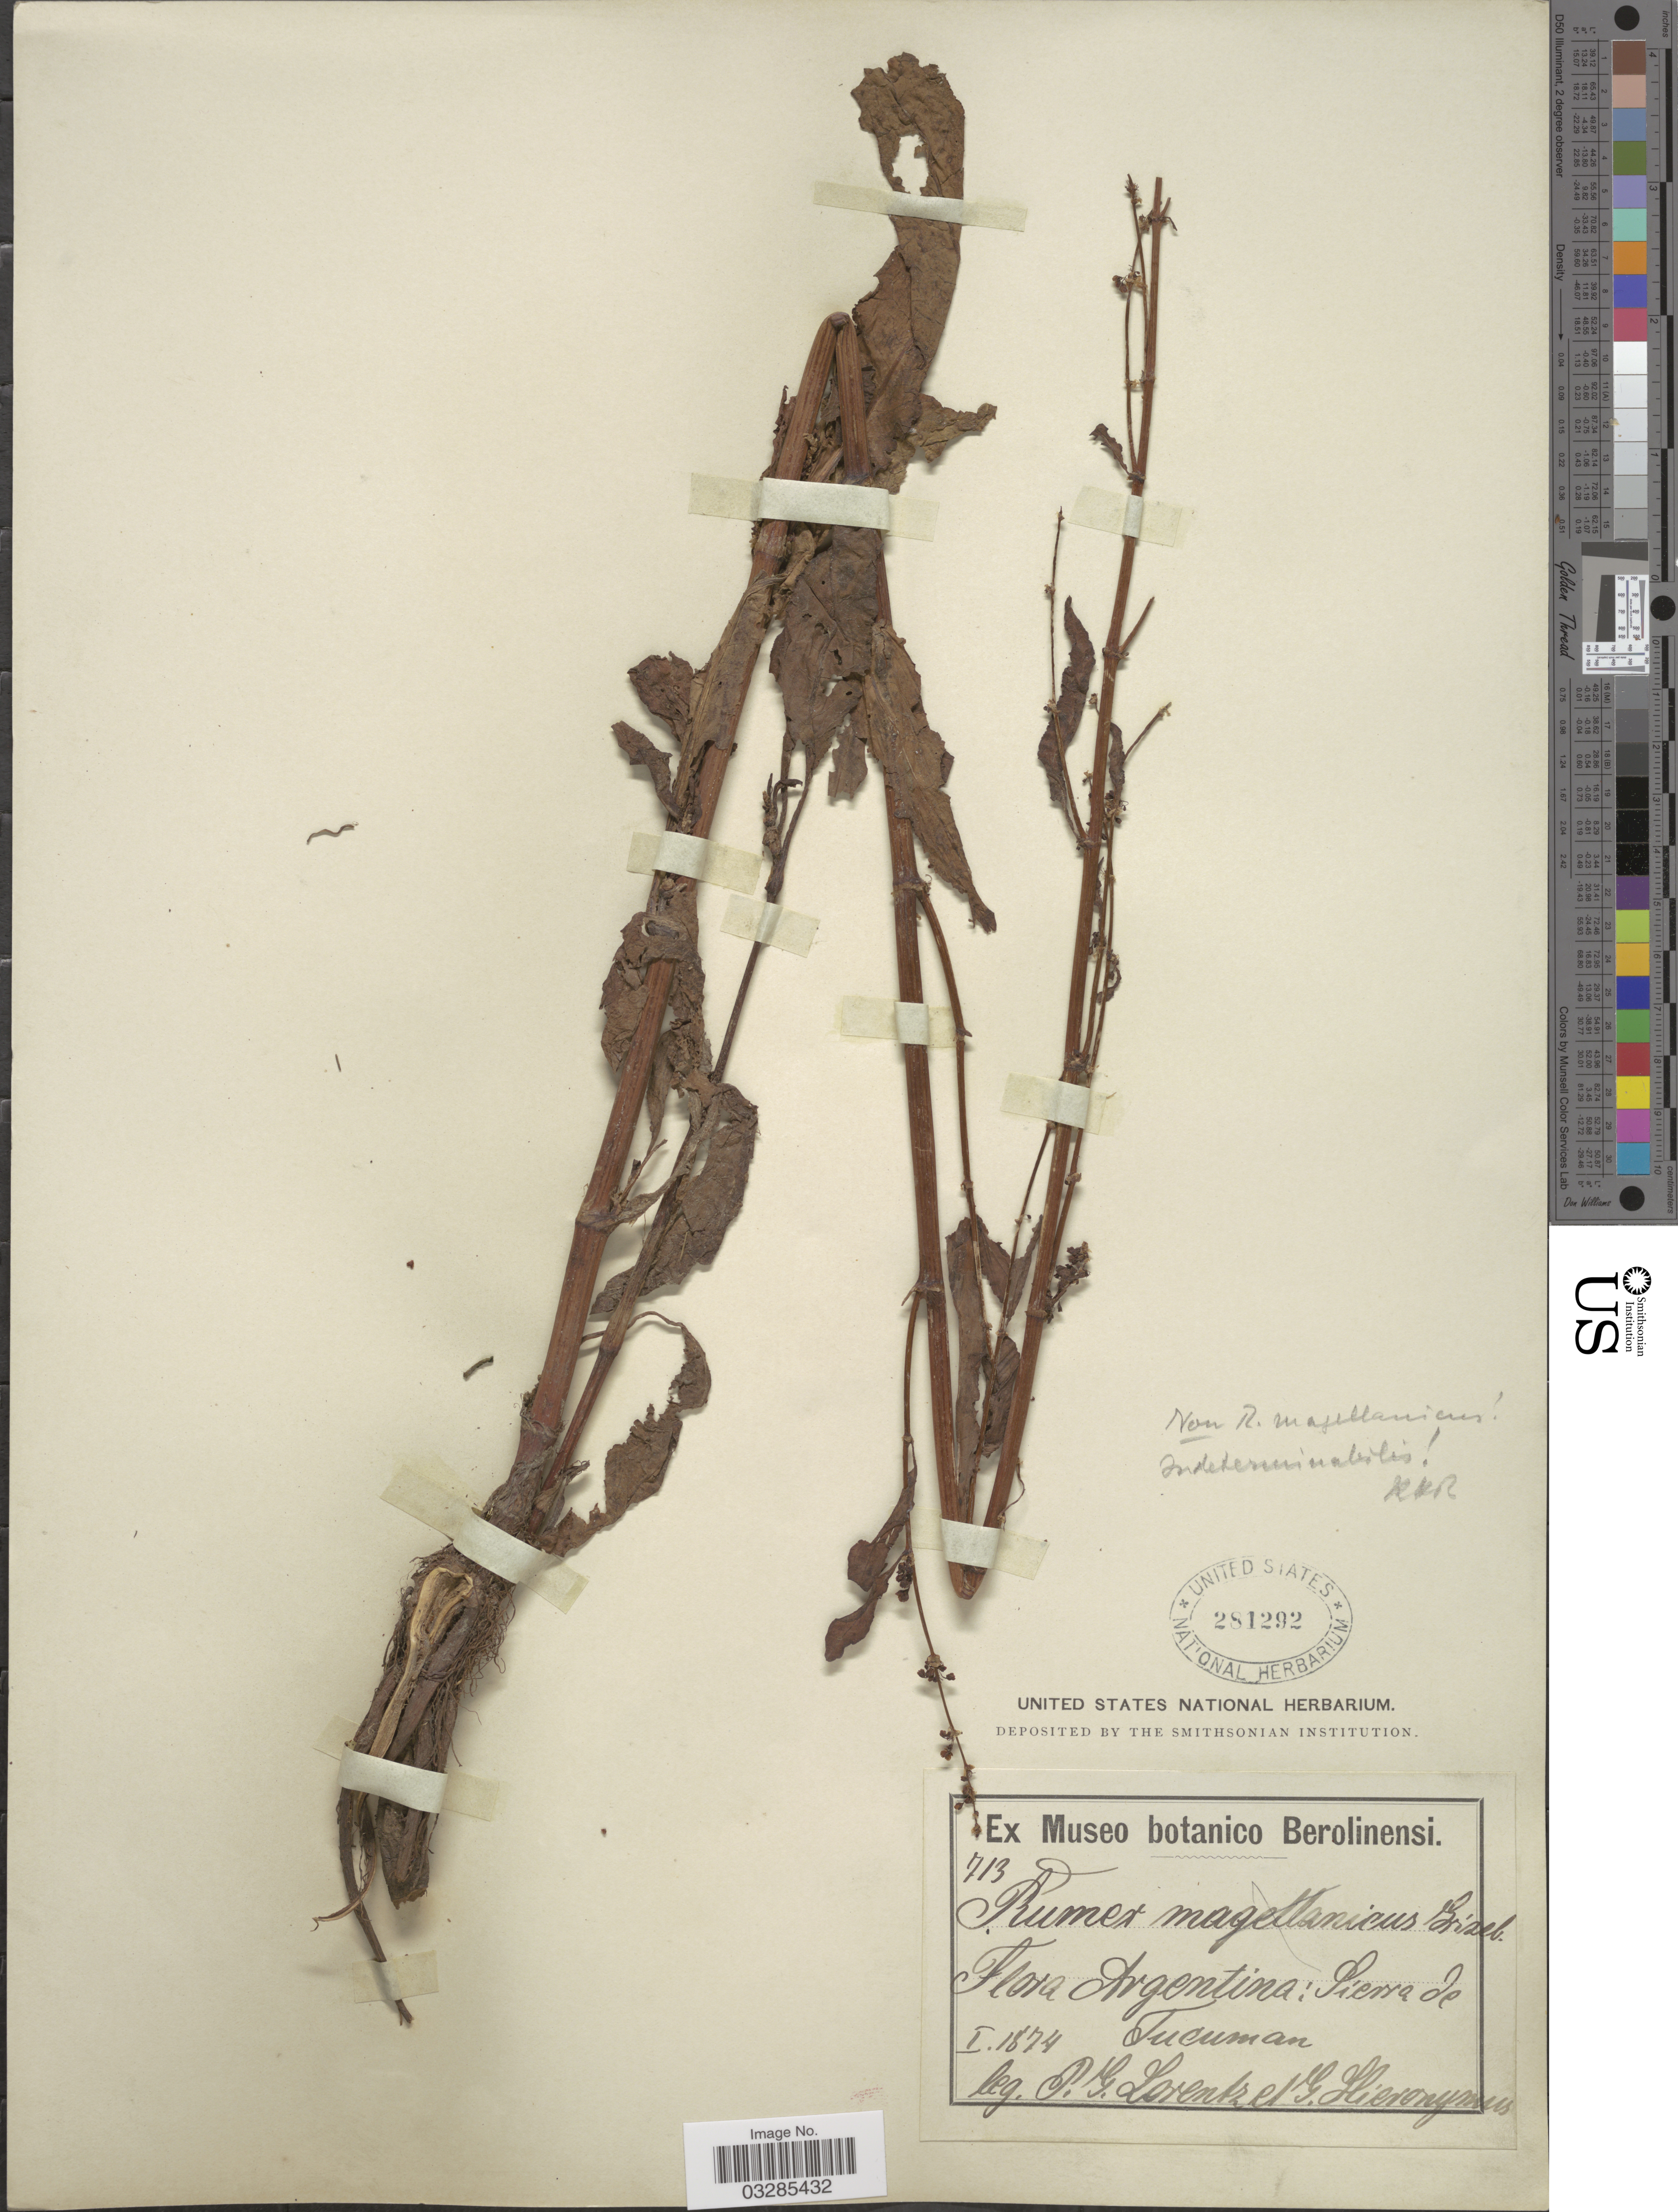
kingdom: Plantae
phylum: Tracheophyta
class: Magnoliopsida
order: Caryophyllales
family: Polygonaceae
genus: Rumex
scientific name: Rumex sp.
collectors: P. G. Lorentz & G. H. Hieronymus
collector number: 713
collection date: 1874-01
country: Argentina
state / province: Tucuman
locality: Sierra de Tucuman.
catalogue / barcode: US 281292